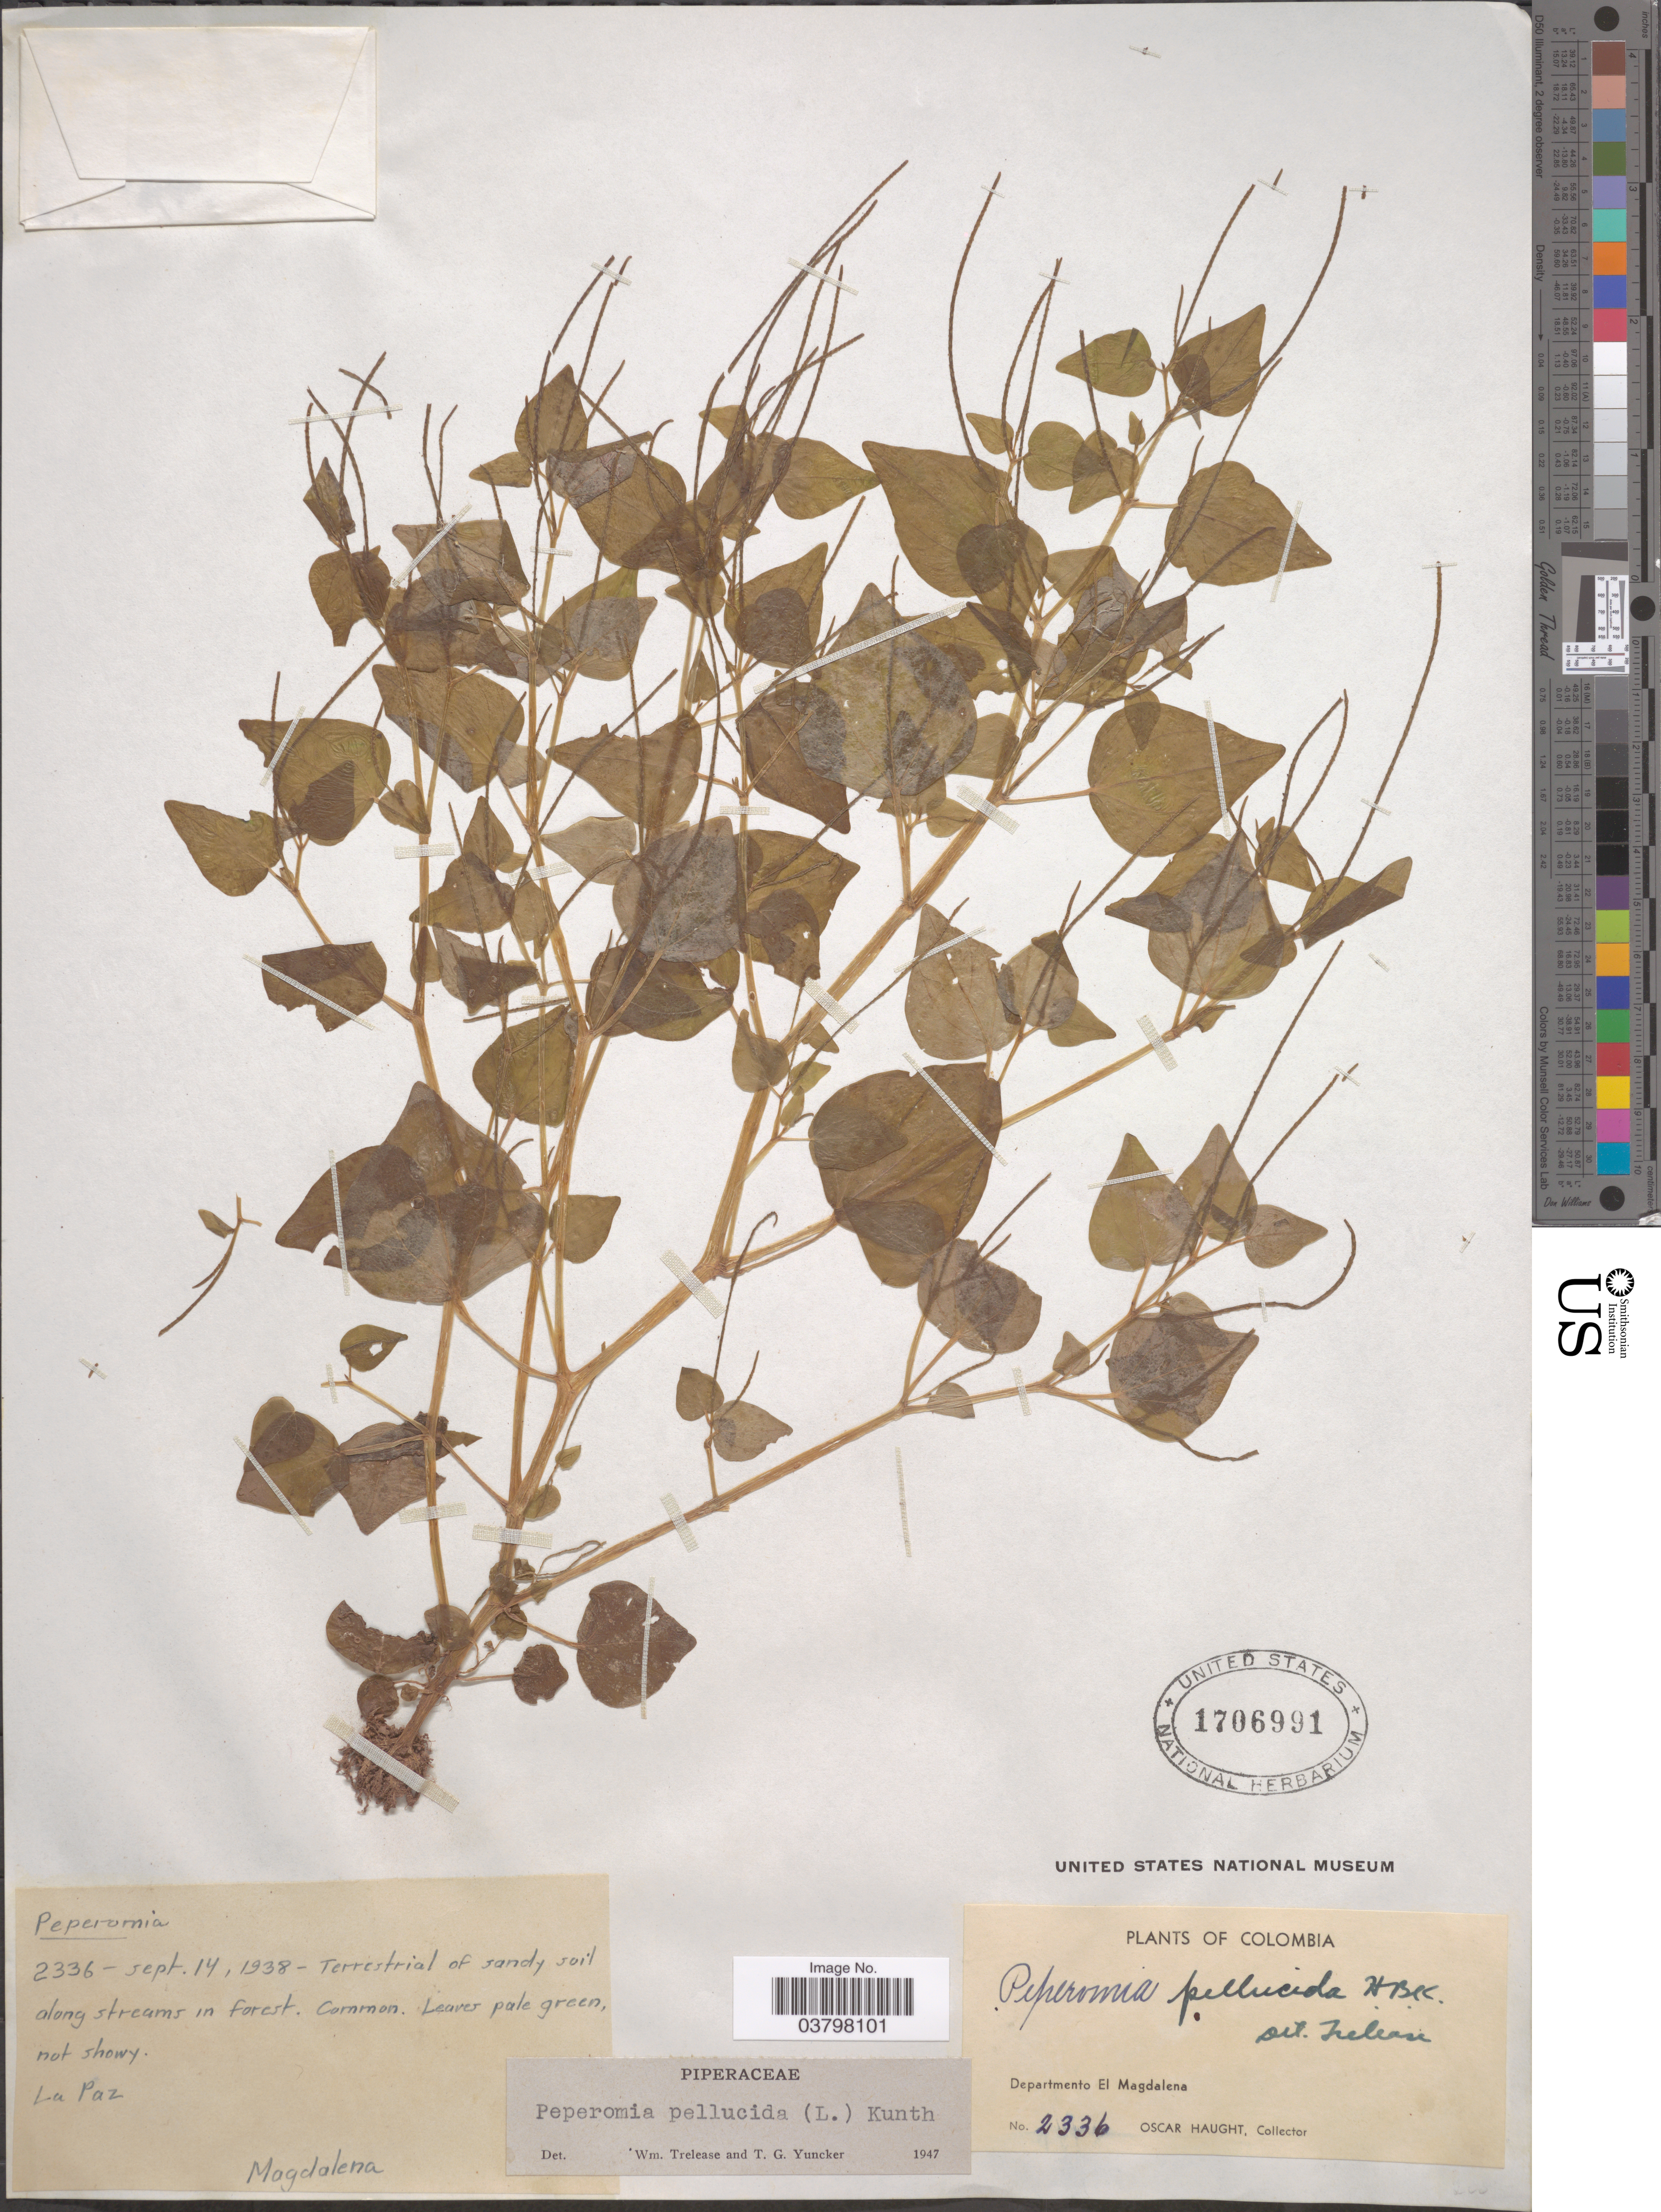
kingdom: Plantae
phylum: Tracheophyta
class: Magnoliopsida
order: Piperales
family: Piperaceae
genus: Peperomia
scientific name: Peperomia pellucida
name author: (L.) Kunth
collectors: O. L. Haught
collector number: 2336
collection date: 1938-09-14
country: Colombia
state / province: Magdalena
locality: Departamento El Magdalena. La Paz.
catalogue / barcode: US 1706991